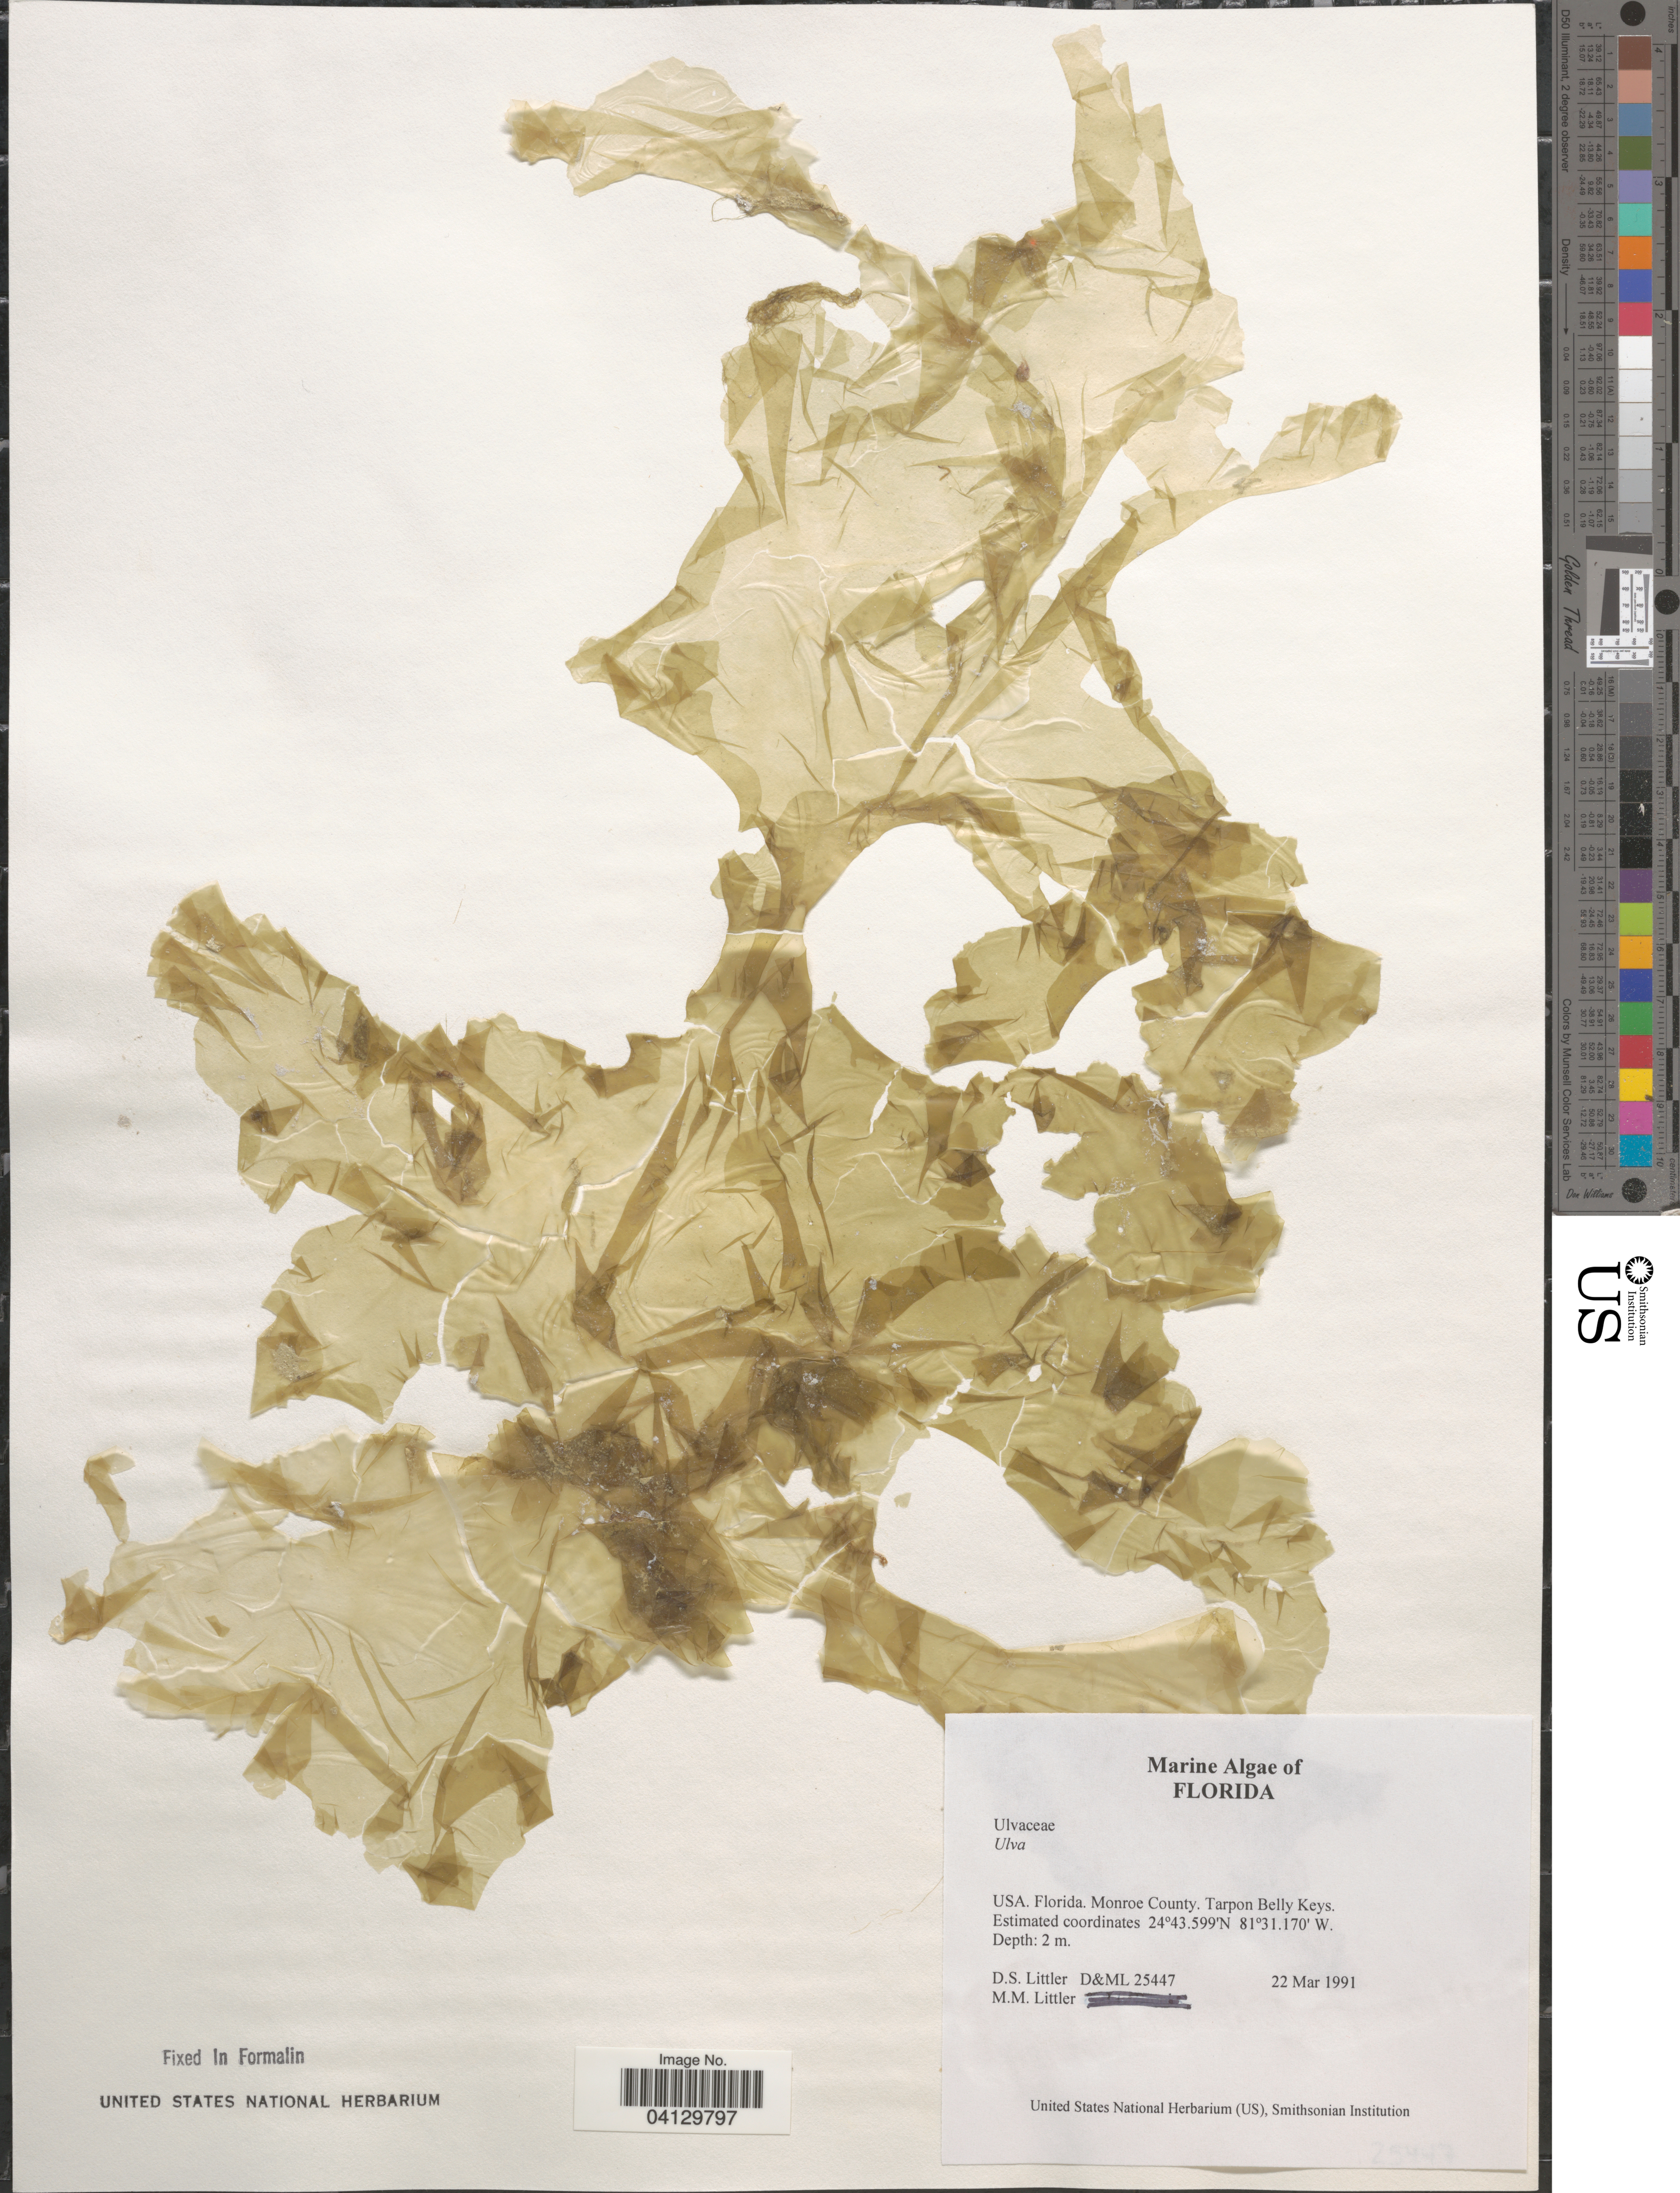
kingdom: Plantae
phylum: Chlorophyta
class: Ulvophyceae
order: Ulvales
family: Ulvaceae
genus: Ulva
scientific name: Ulva sp.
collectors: D. S. Littler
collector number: D&ML25447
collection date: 1991-03-22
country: United States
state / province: Florida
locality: Monroe County. Tarpon Belly Keys.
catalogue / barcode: US 329043